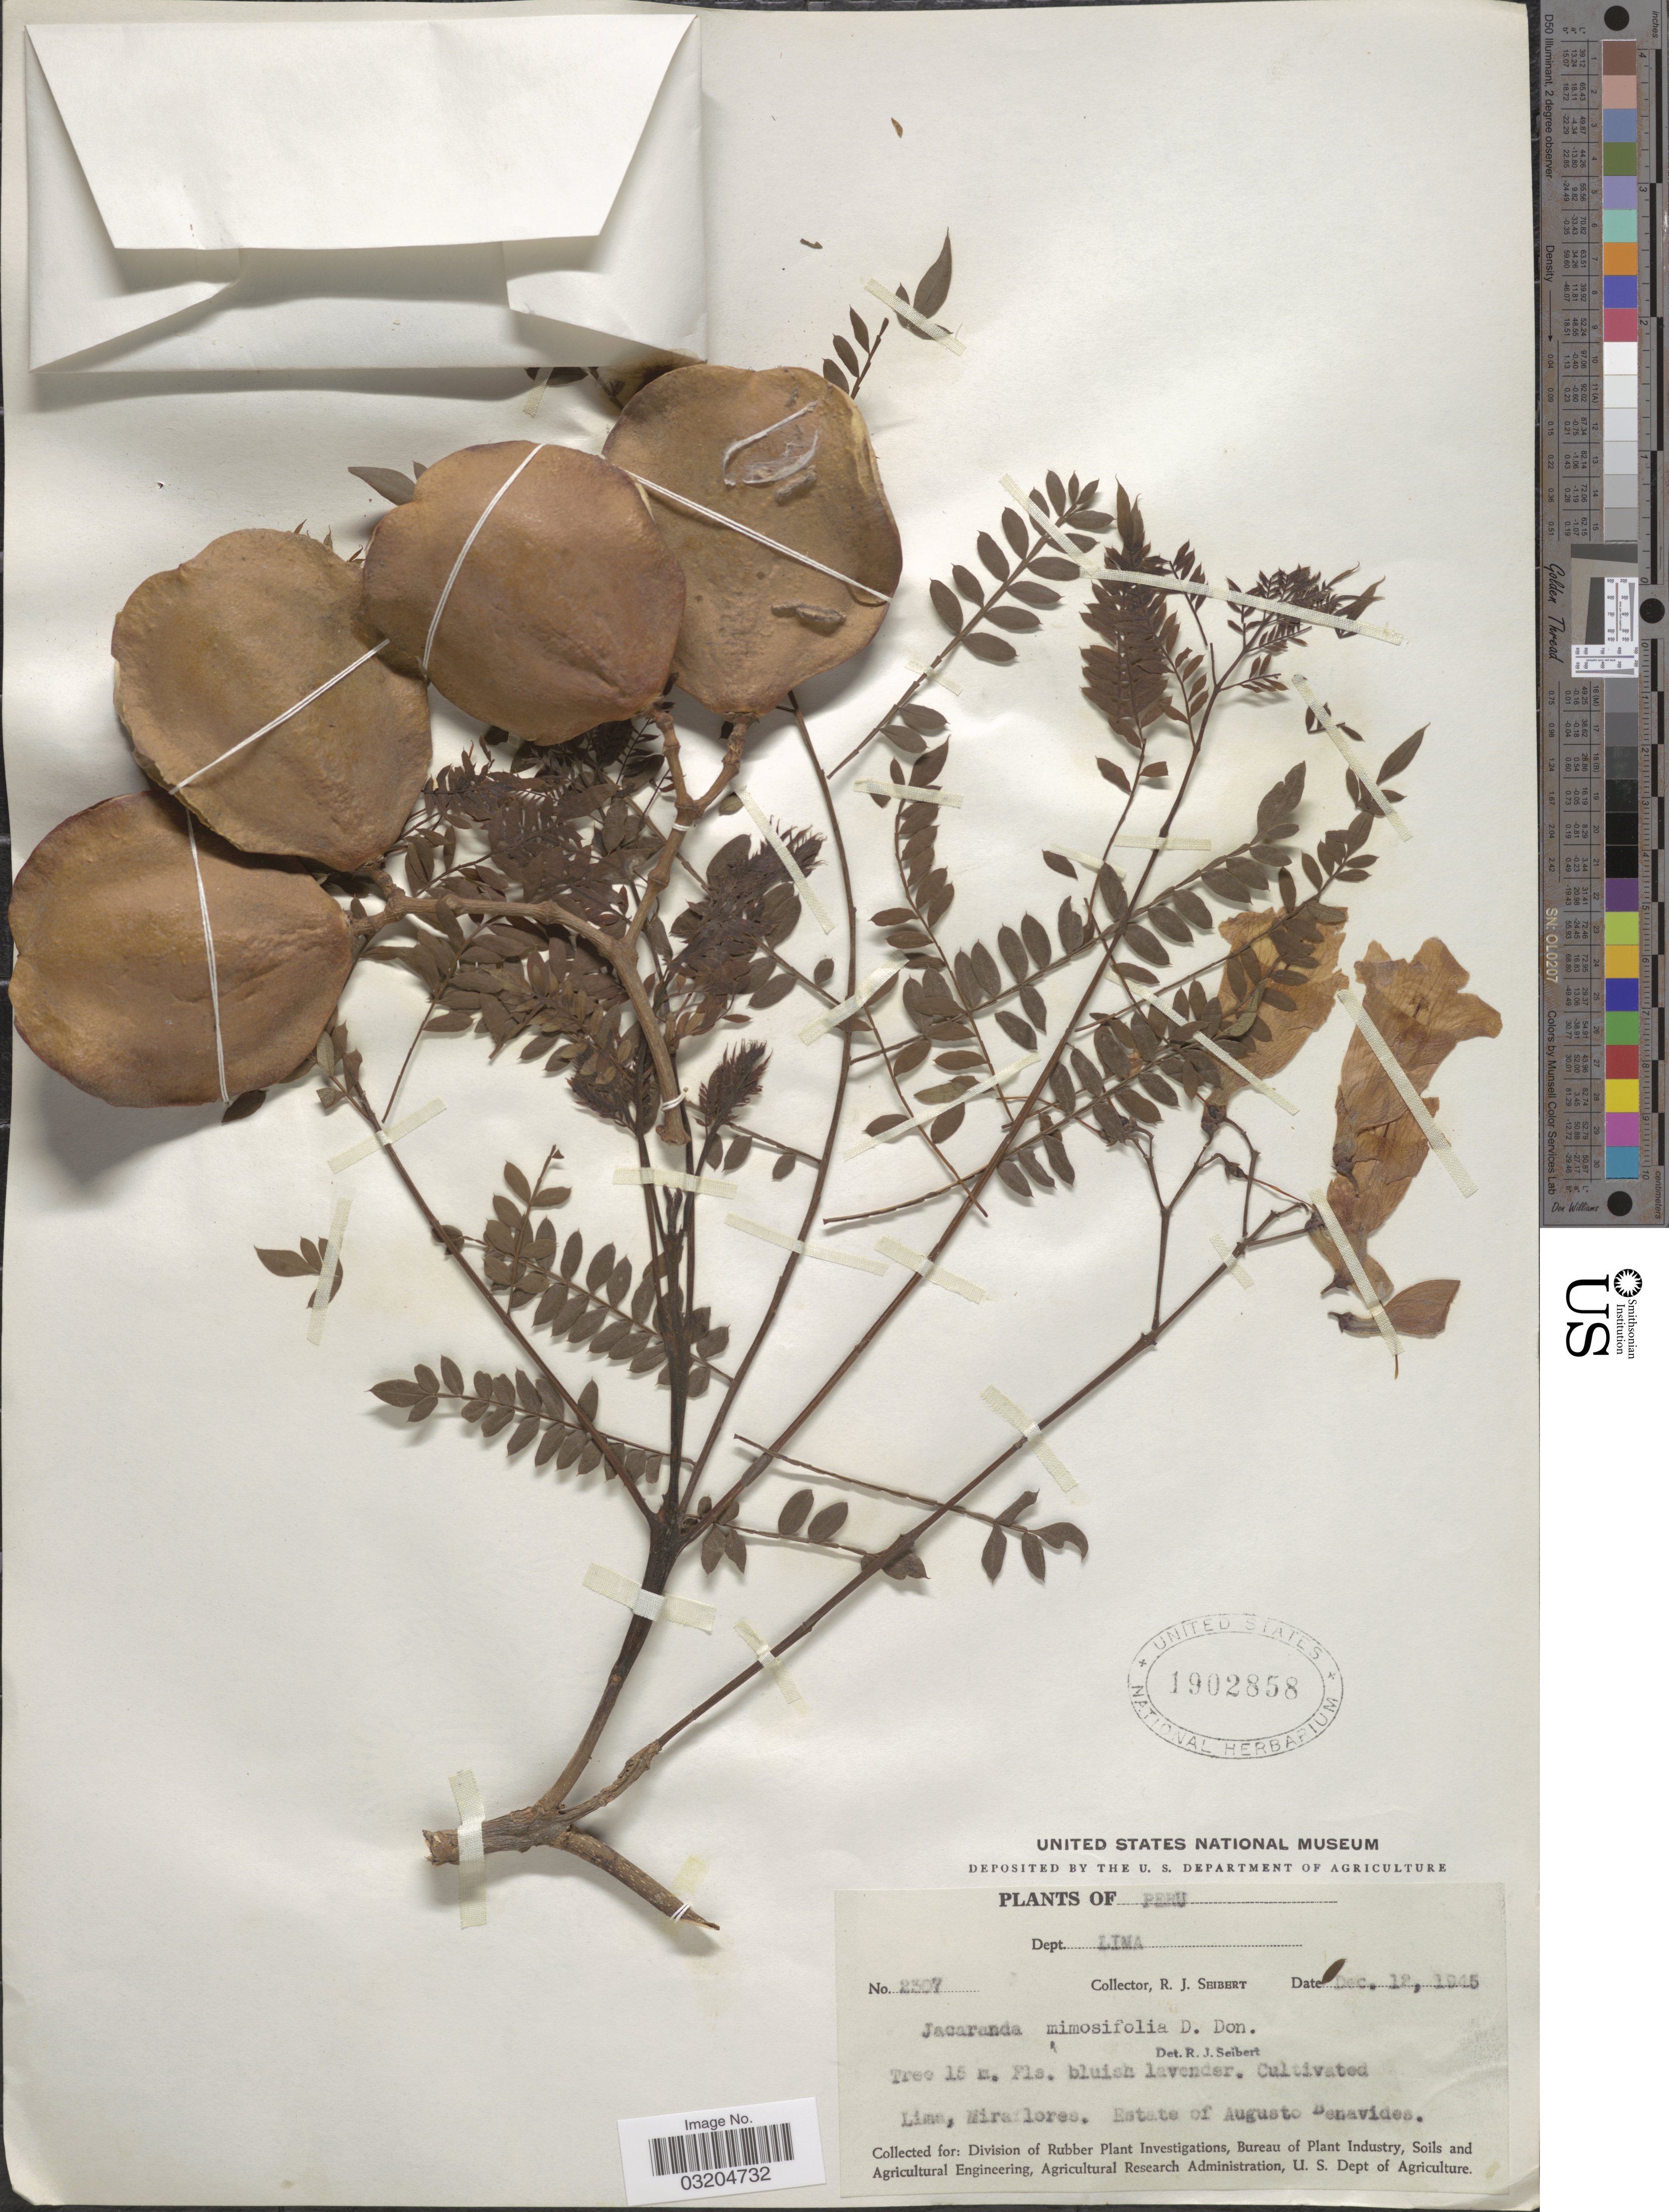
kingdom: Plantae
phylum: Tracheophyta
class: Magnoliopsida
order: Lamiales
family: Bignoniaceae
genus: Jacaranda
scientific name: Jacaranda mimosifolia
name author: D. Don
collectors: R. J. Seibert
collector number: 2307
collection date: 1945-12-12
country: Peru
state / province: Lima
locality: Dept. Lima, Lima, Miraflores. Estate of Augusto Benavides.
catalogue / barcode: US 1902858